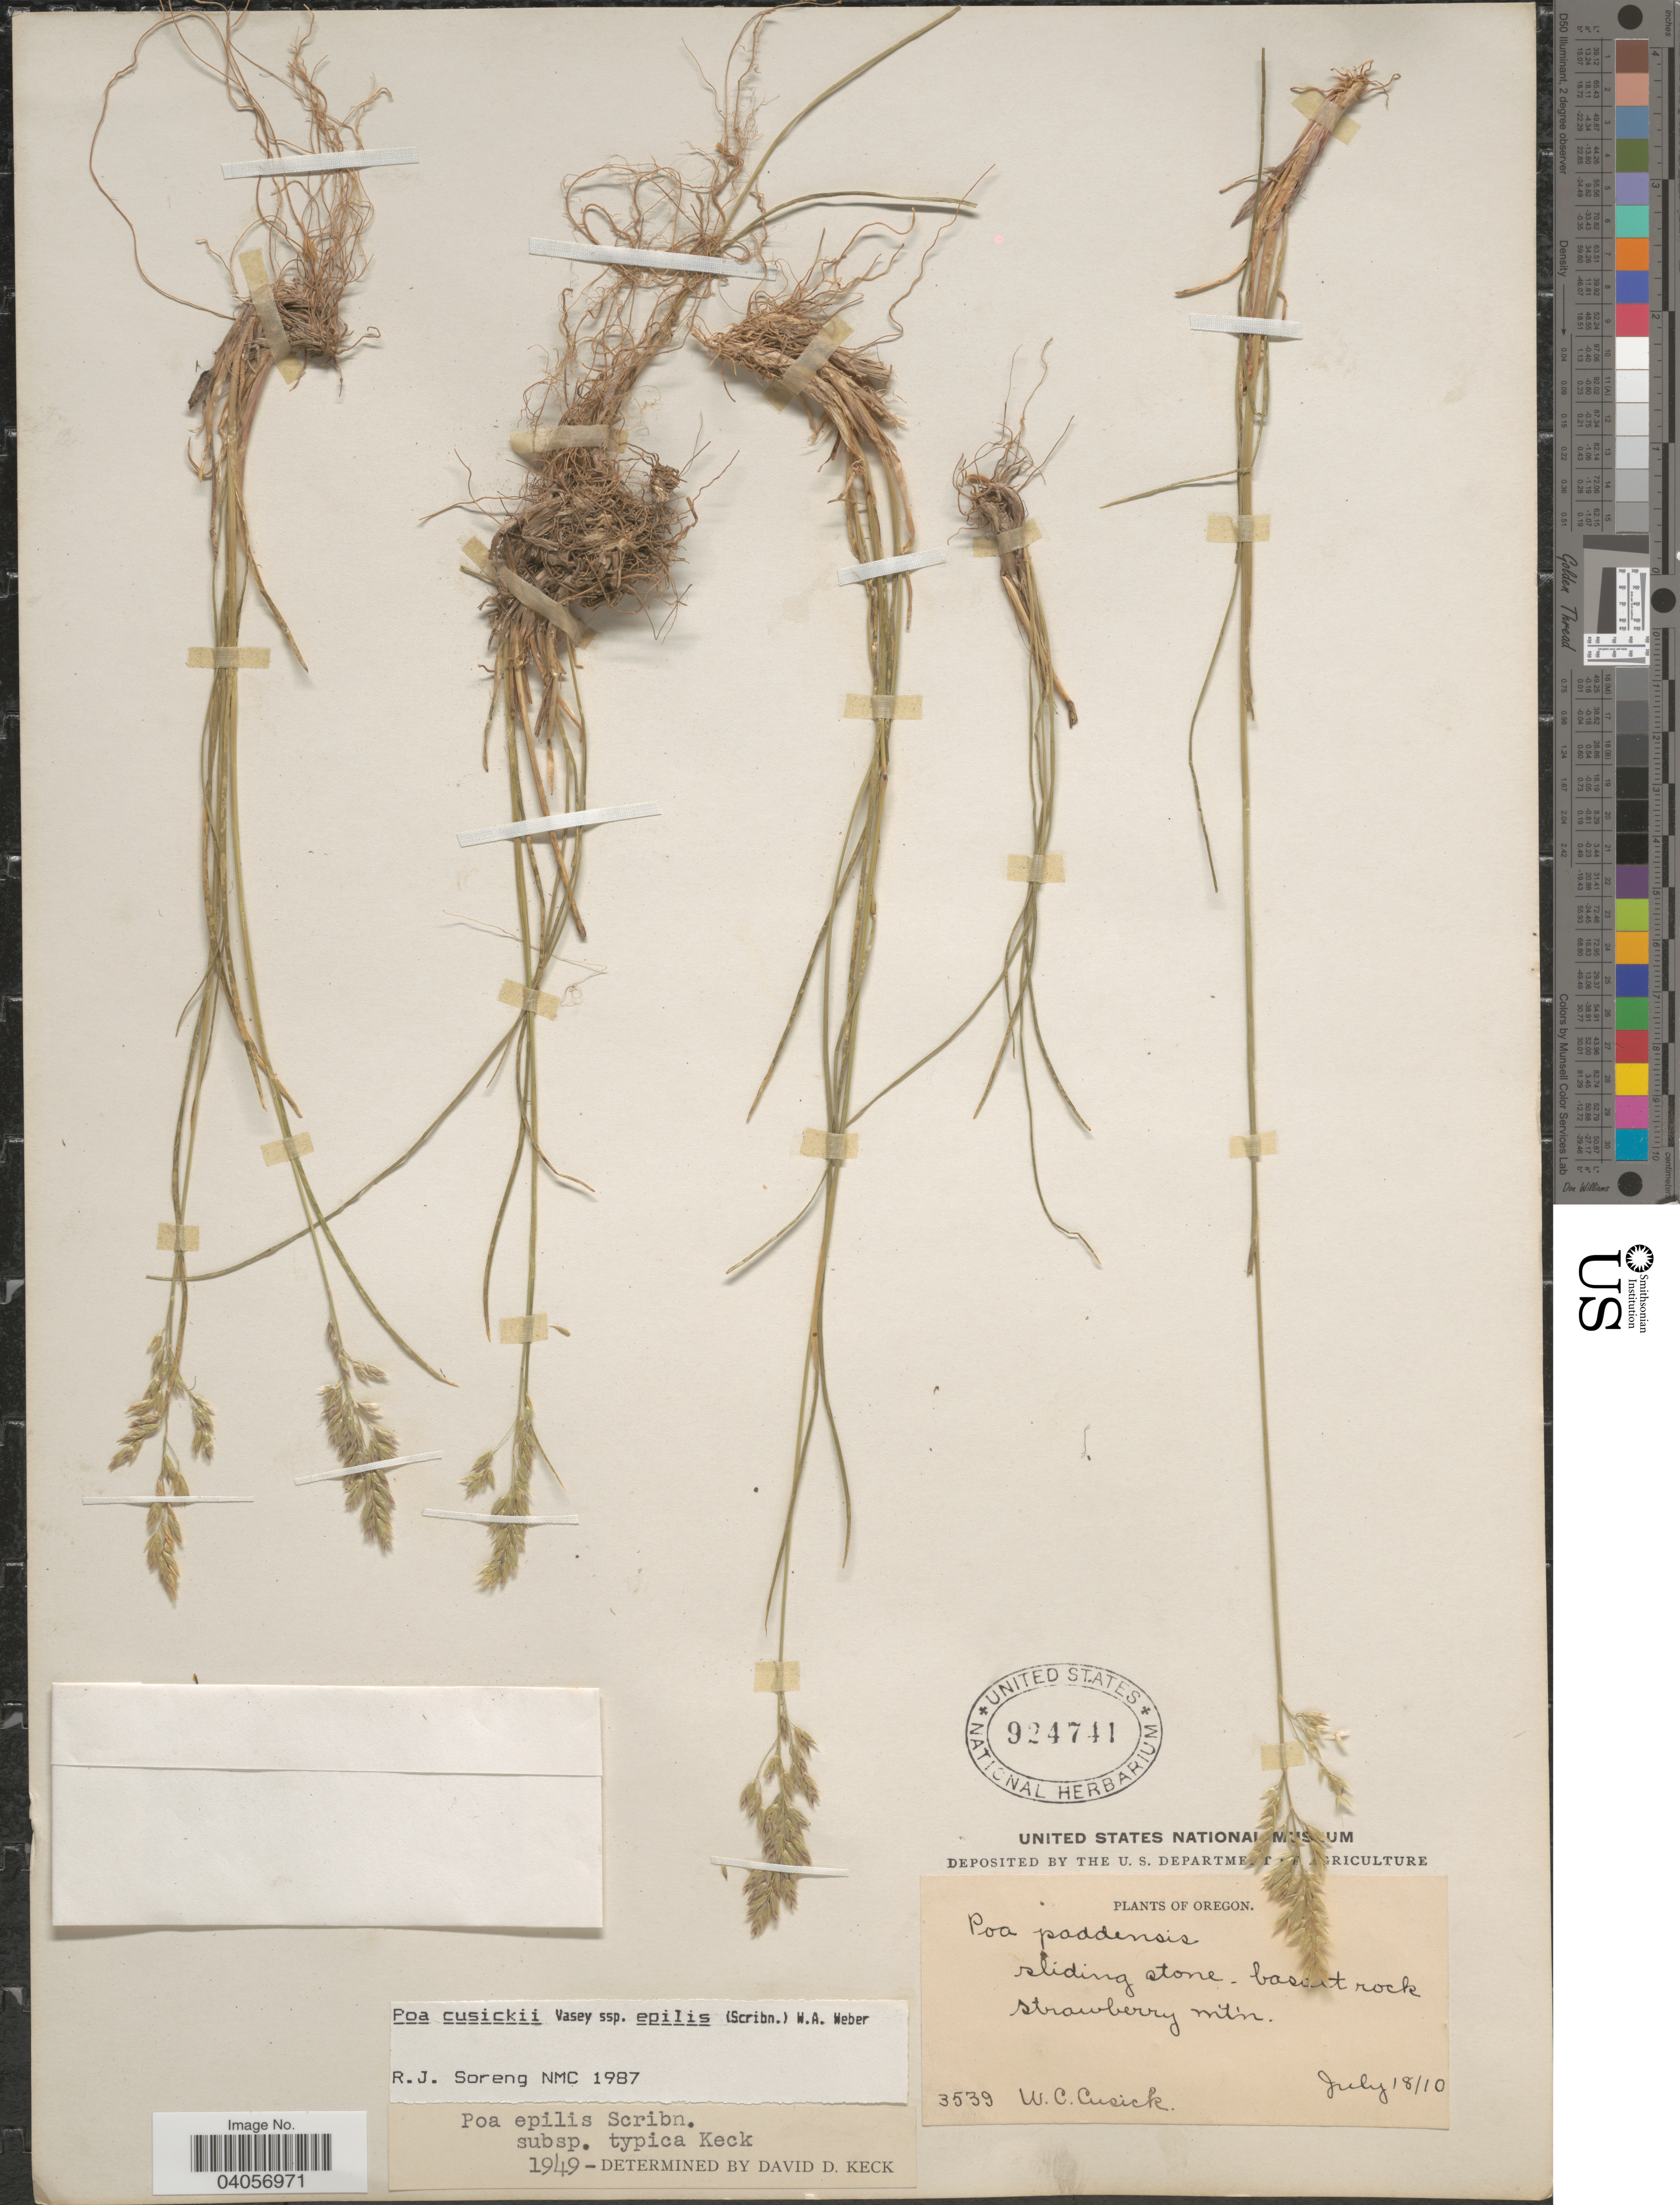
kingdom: Plantae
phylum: Tracheophyta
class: Liliopsida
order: Poales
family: Poaceae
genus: Poa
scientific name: Poa cusickii subsp. epilis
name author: (Scribn.) W.A. Weber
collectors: W. C. Cusick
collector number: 3539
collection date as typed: Transcribed d/m/y: 18/7/10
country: United States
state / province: Oregon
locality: Strawberry mtn.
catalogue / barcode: US 924741